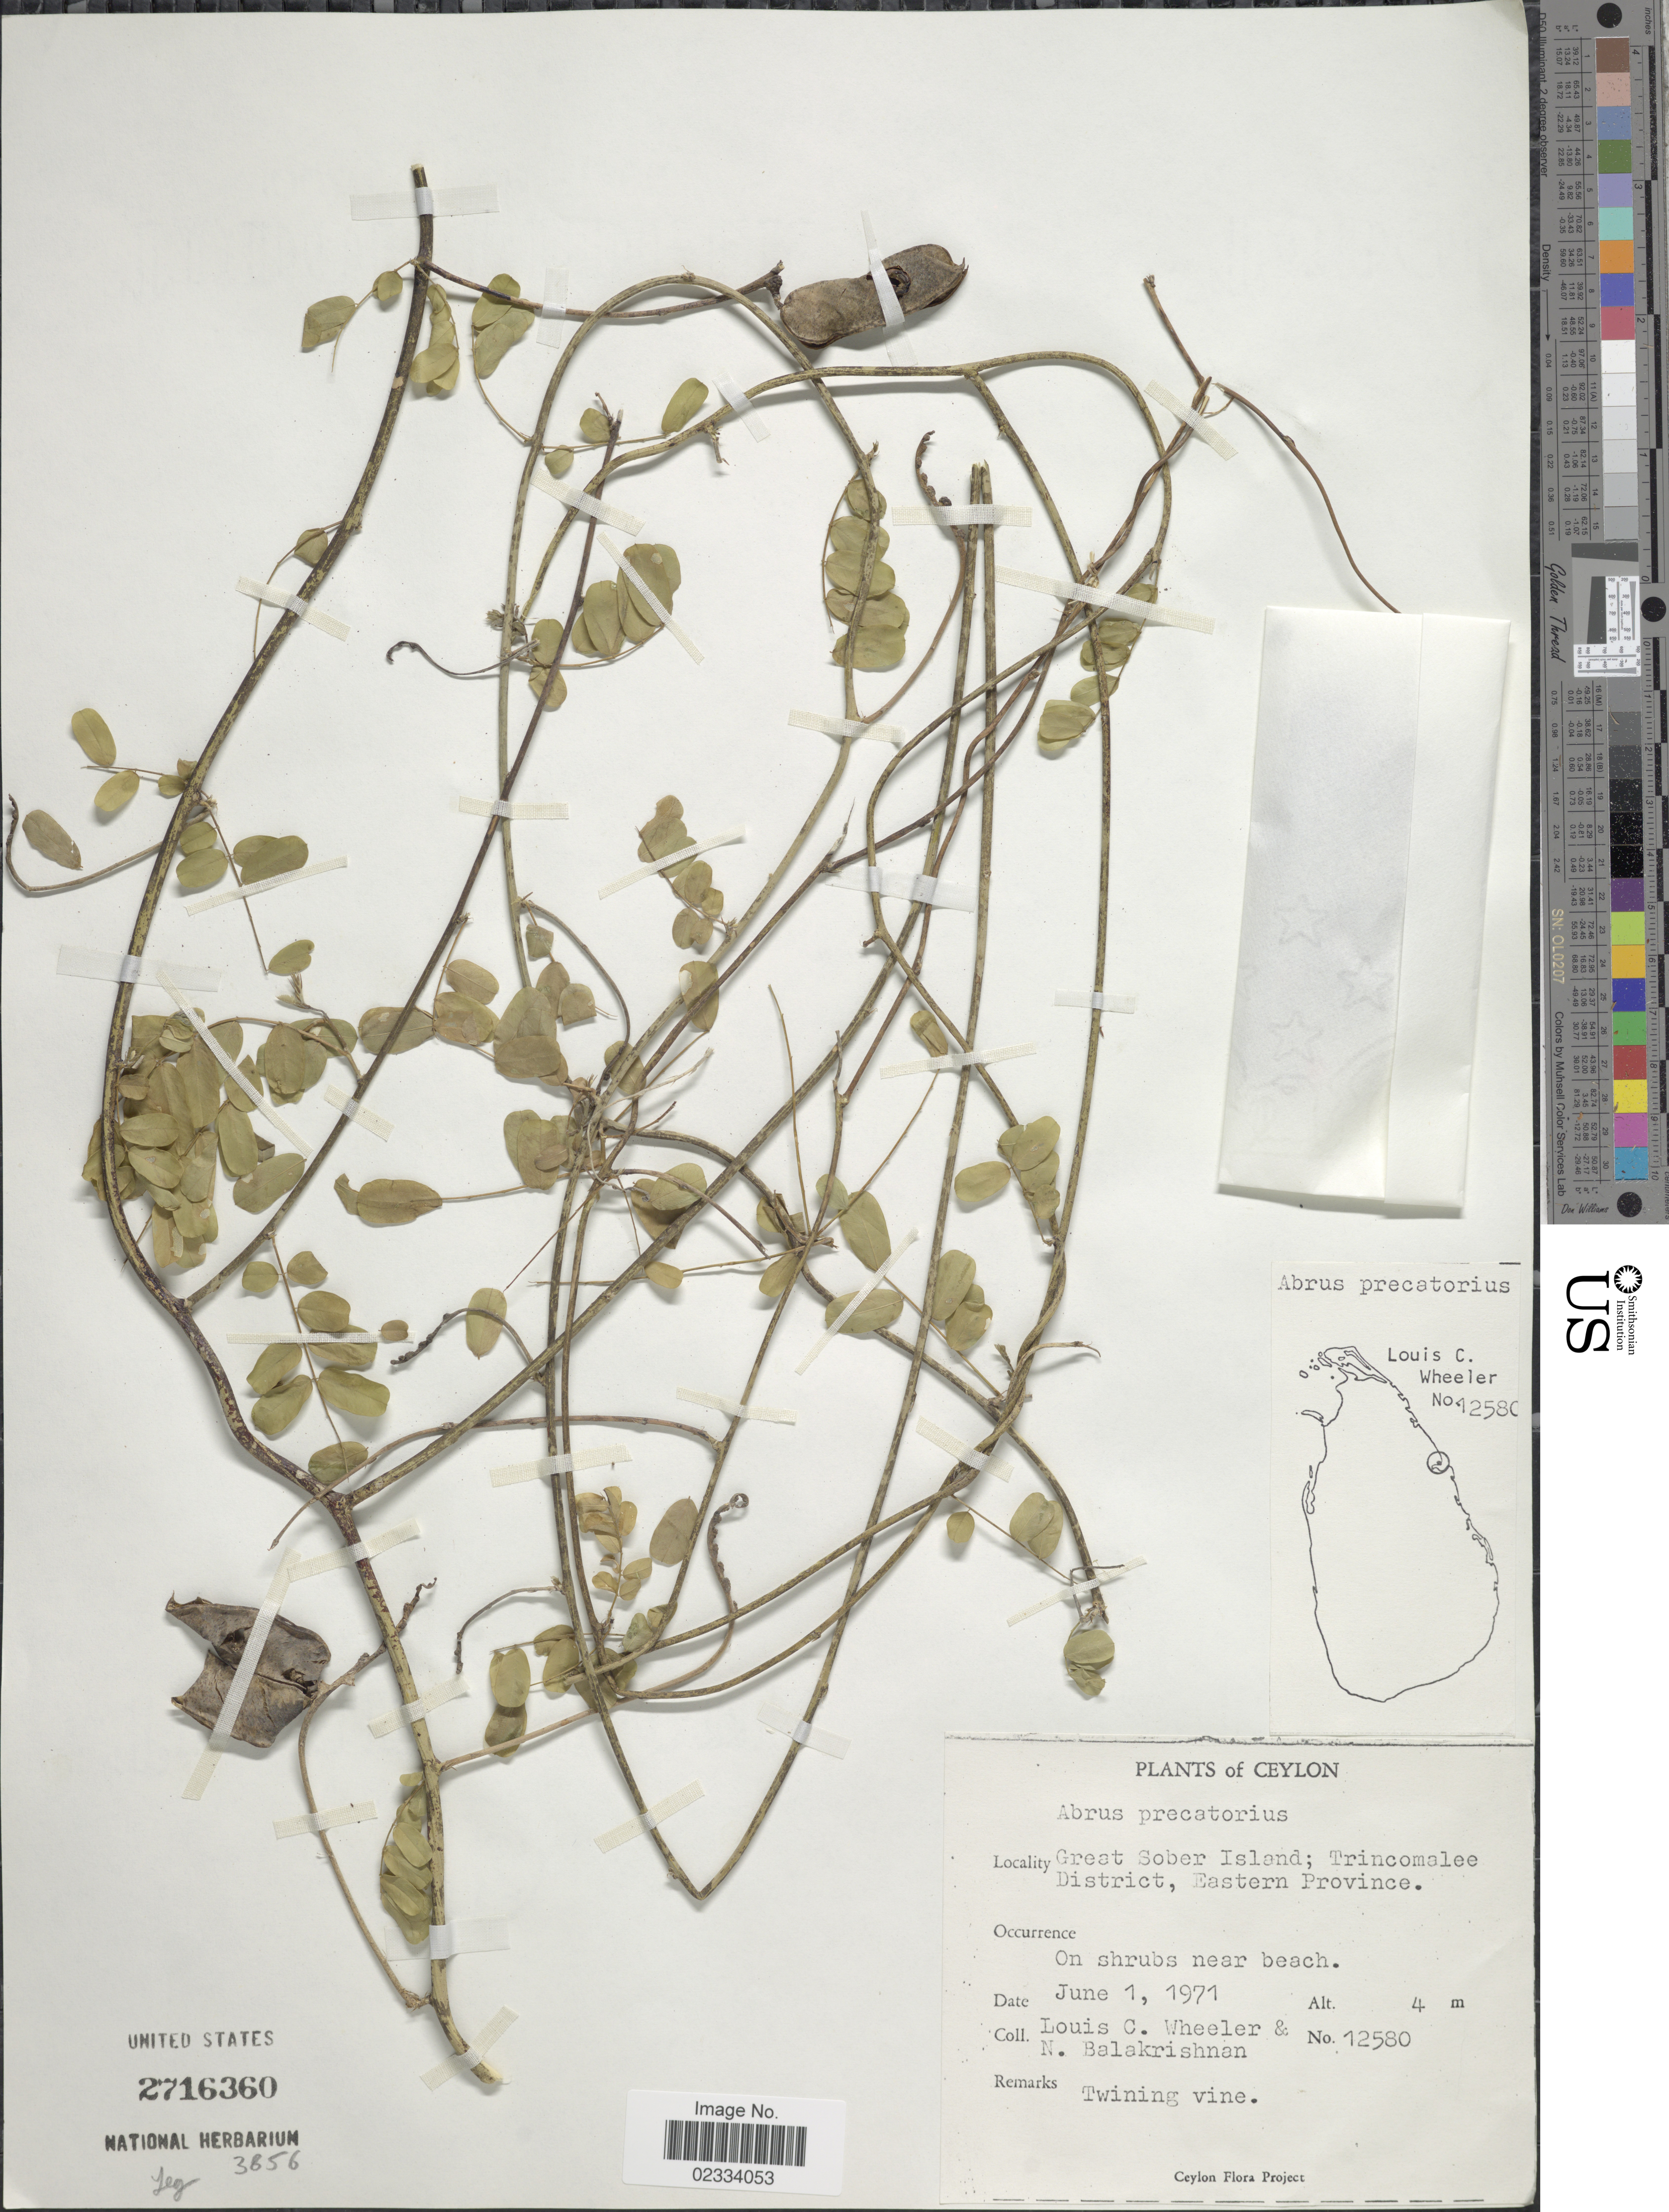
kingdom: Plantae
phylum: Tracheophyta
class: Magnoliopsida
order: Fabales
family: Fabaceae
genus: Abrus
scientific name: Abrus precatorius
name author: L.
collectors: L. C. Wheeler & N. Balakrishnan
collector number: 12580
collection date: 1971-06-01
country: Sri Lanka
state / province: Eastern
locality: Ceylon. Great Sober Island; Trincomalee District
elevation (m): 4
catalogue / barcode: US 2716360